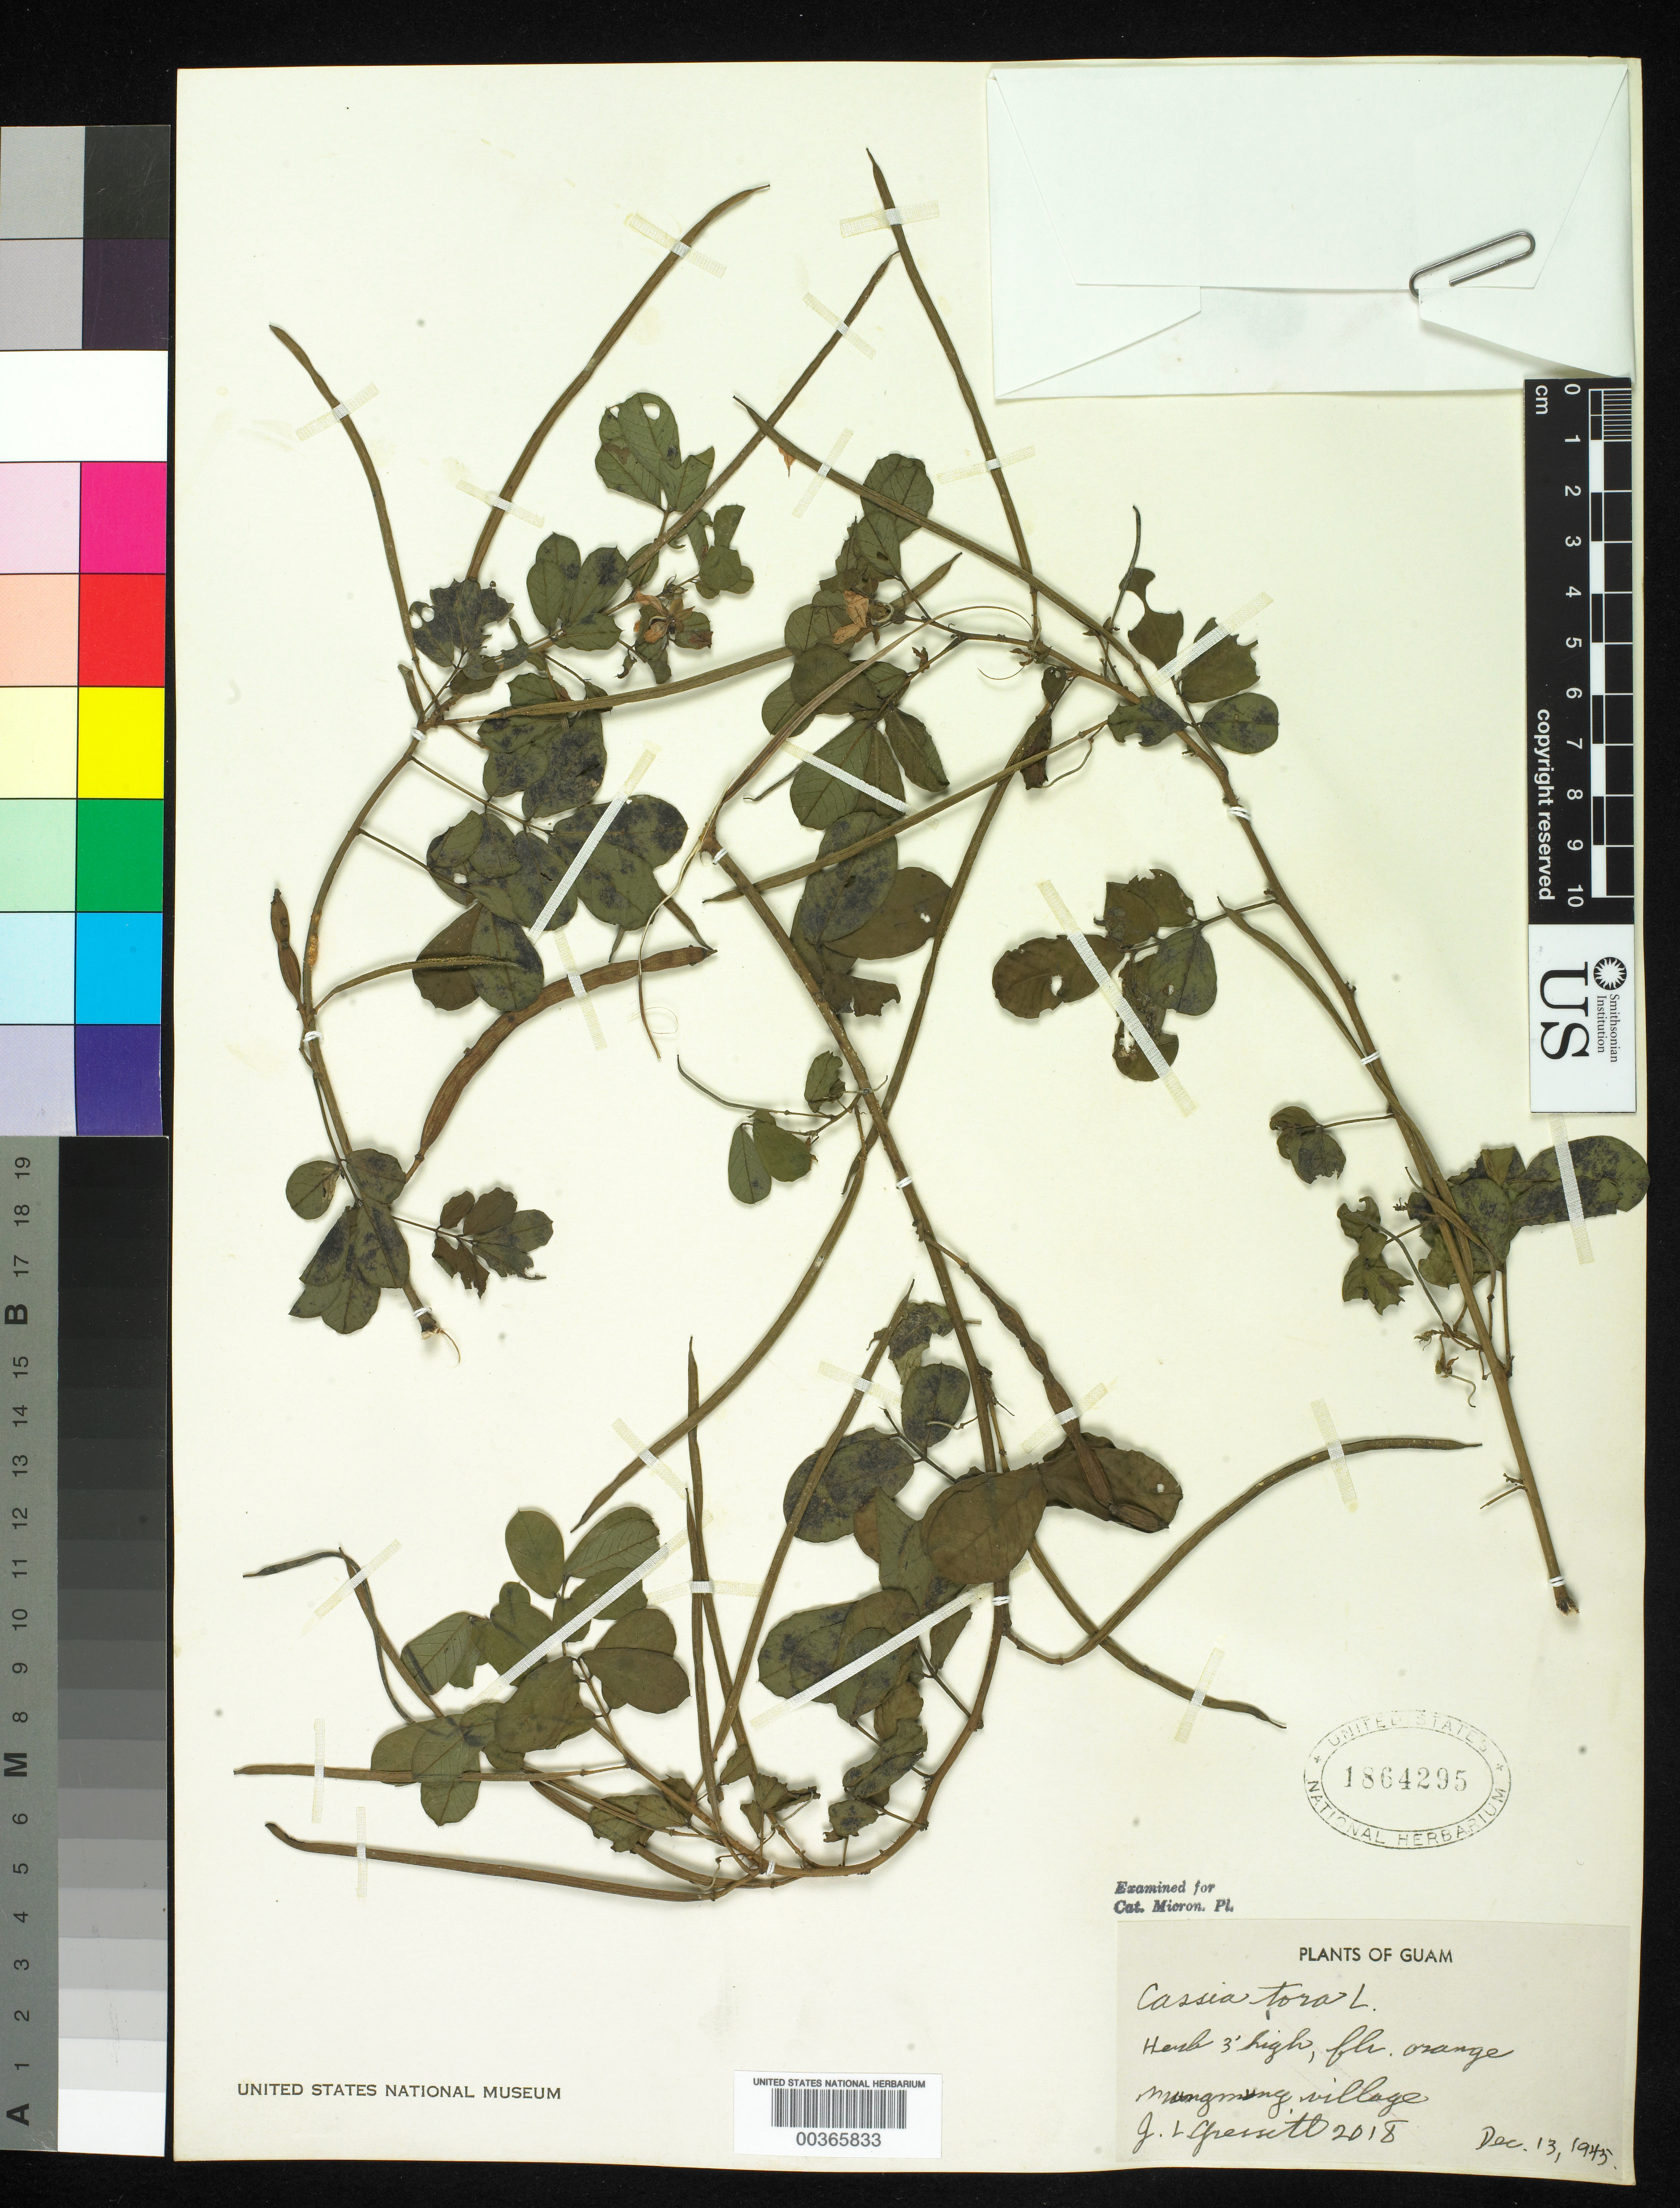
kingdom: Plantae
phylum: Tracheophyta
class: Magnoliopsida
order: Fabales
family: Fabaceae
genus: Senna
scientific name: Senna tora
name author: (L.) Roxb.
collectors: J. Gressitt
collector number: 2108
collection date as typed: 13 Dec 1945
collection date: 1945-12-13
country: Guam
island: Guam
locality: Mungmung village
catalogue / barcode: US 1864295